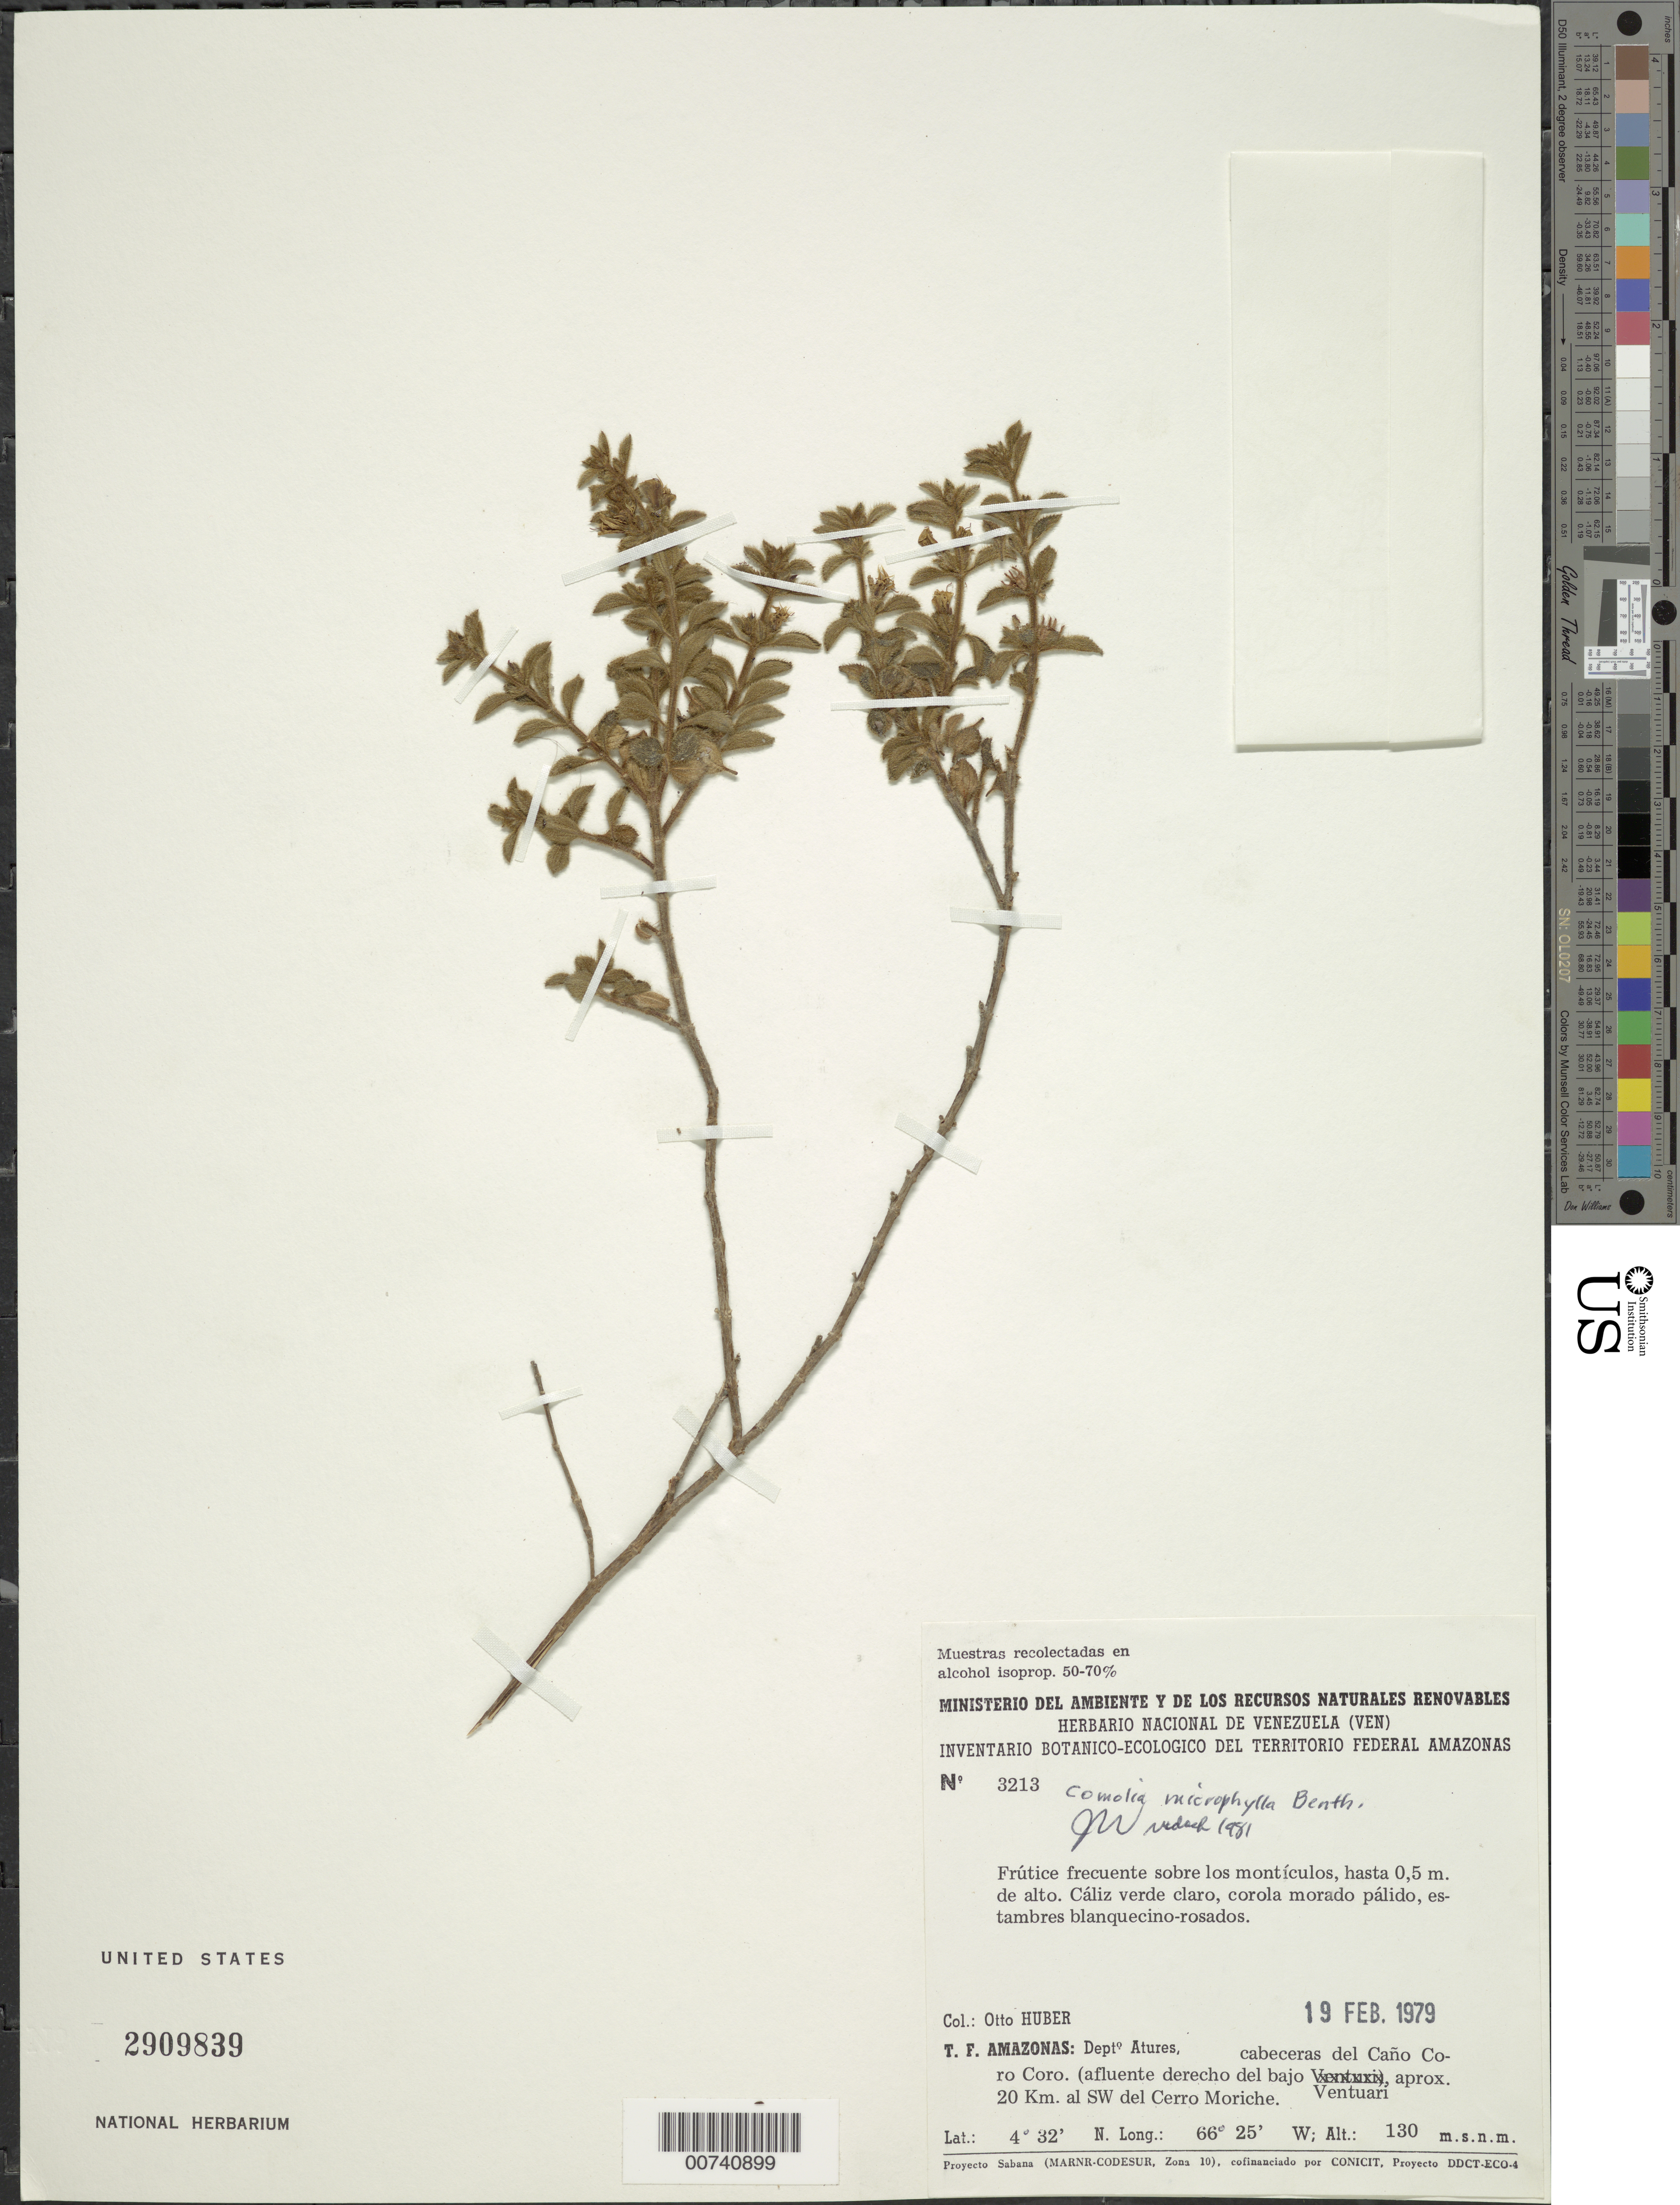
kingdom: Plantae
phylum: Tracheophyta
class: Magnoliopsida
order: Myrtales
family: Melastomataceae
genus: Comolia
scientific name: Comolia microphylla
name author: Benth.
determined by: Wurdack, John J., (US), US (UNITED STATES)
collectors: O. Huber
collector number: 3213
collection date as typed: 19-Feb-79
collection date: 1979-02-19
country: Venezuela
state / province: Amazonas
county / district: Atures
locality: Caño Coro Coro, aprox 20 km SW del Cerro Moriche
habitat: Sobre los monticulos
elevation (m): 130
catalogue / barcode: US 2909839